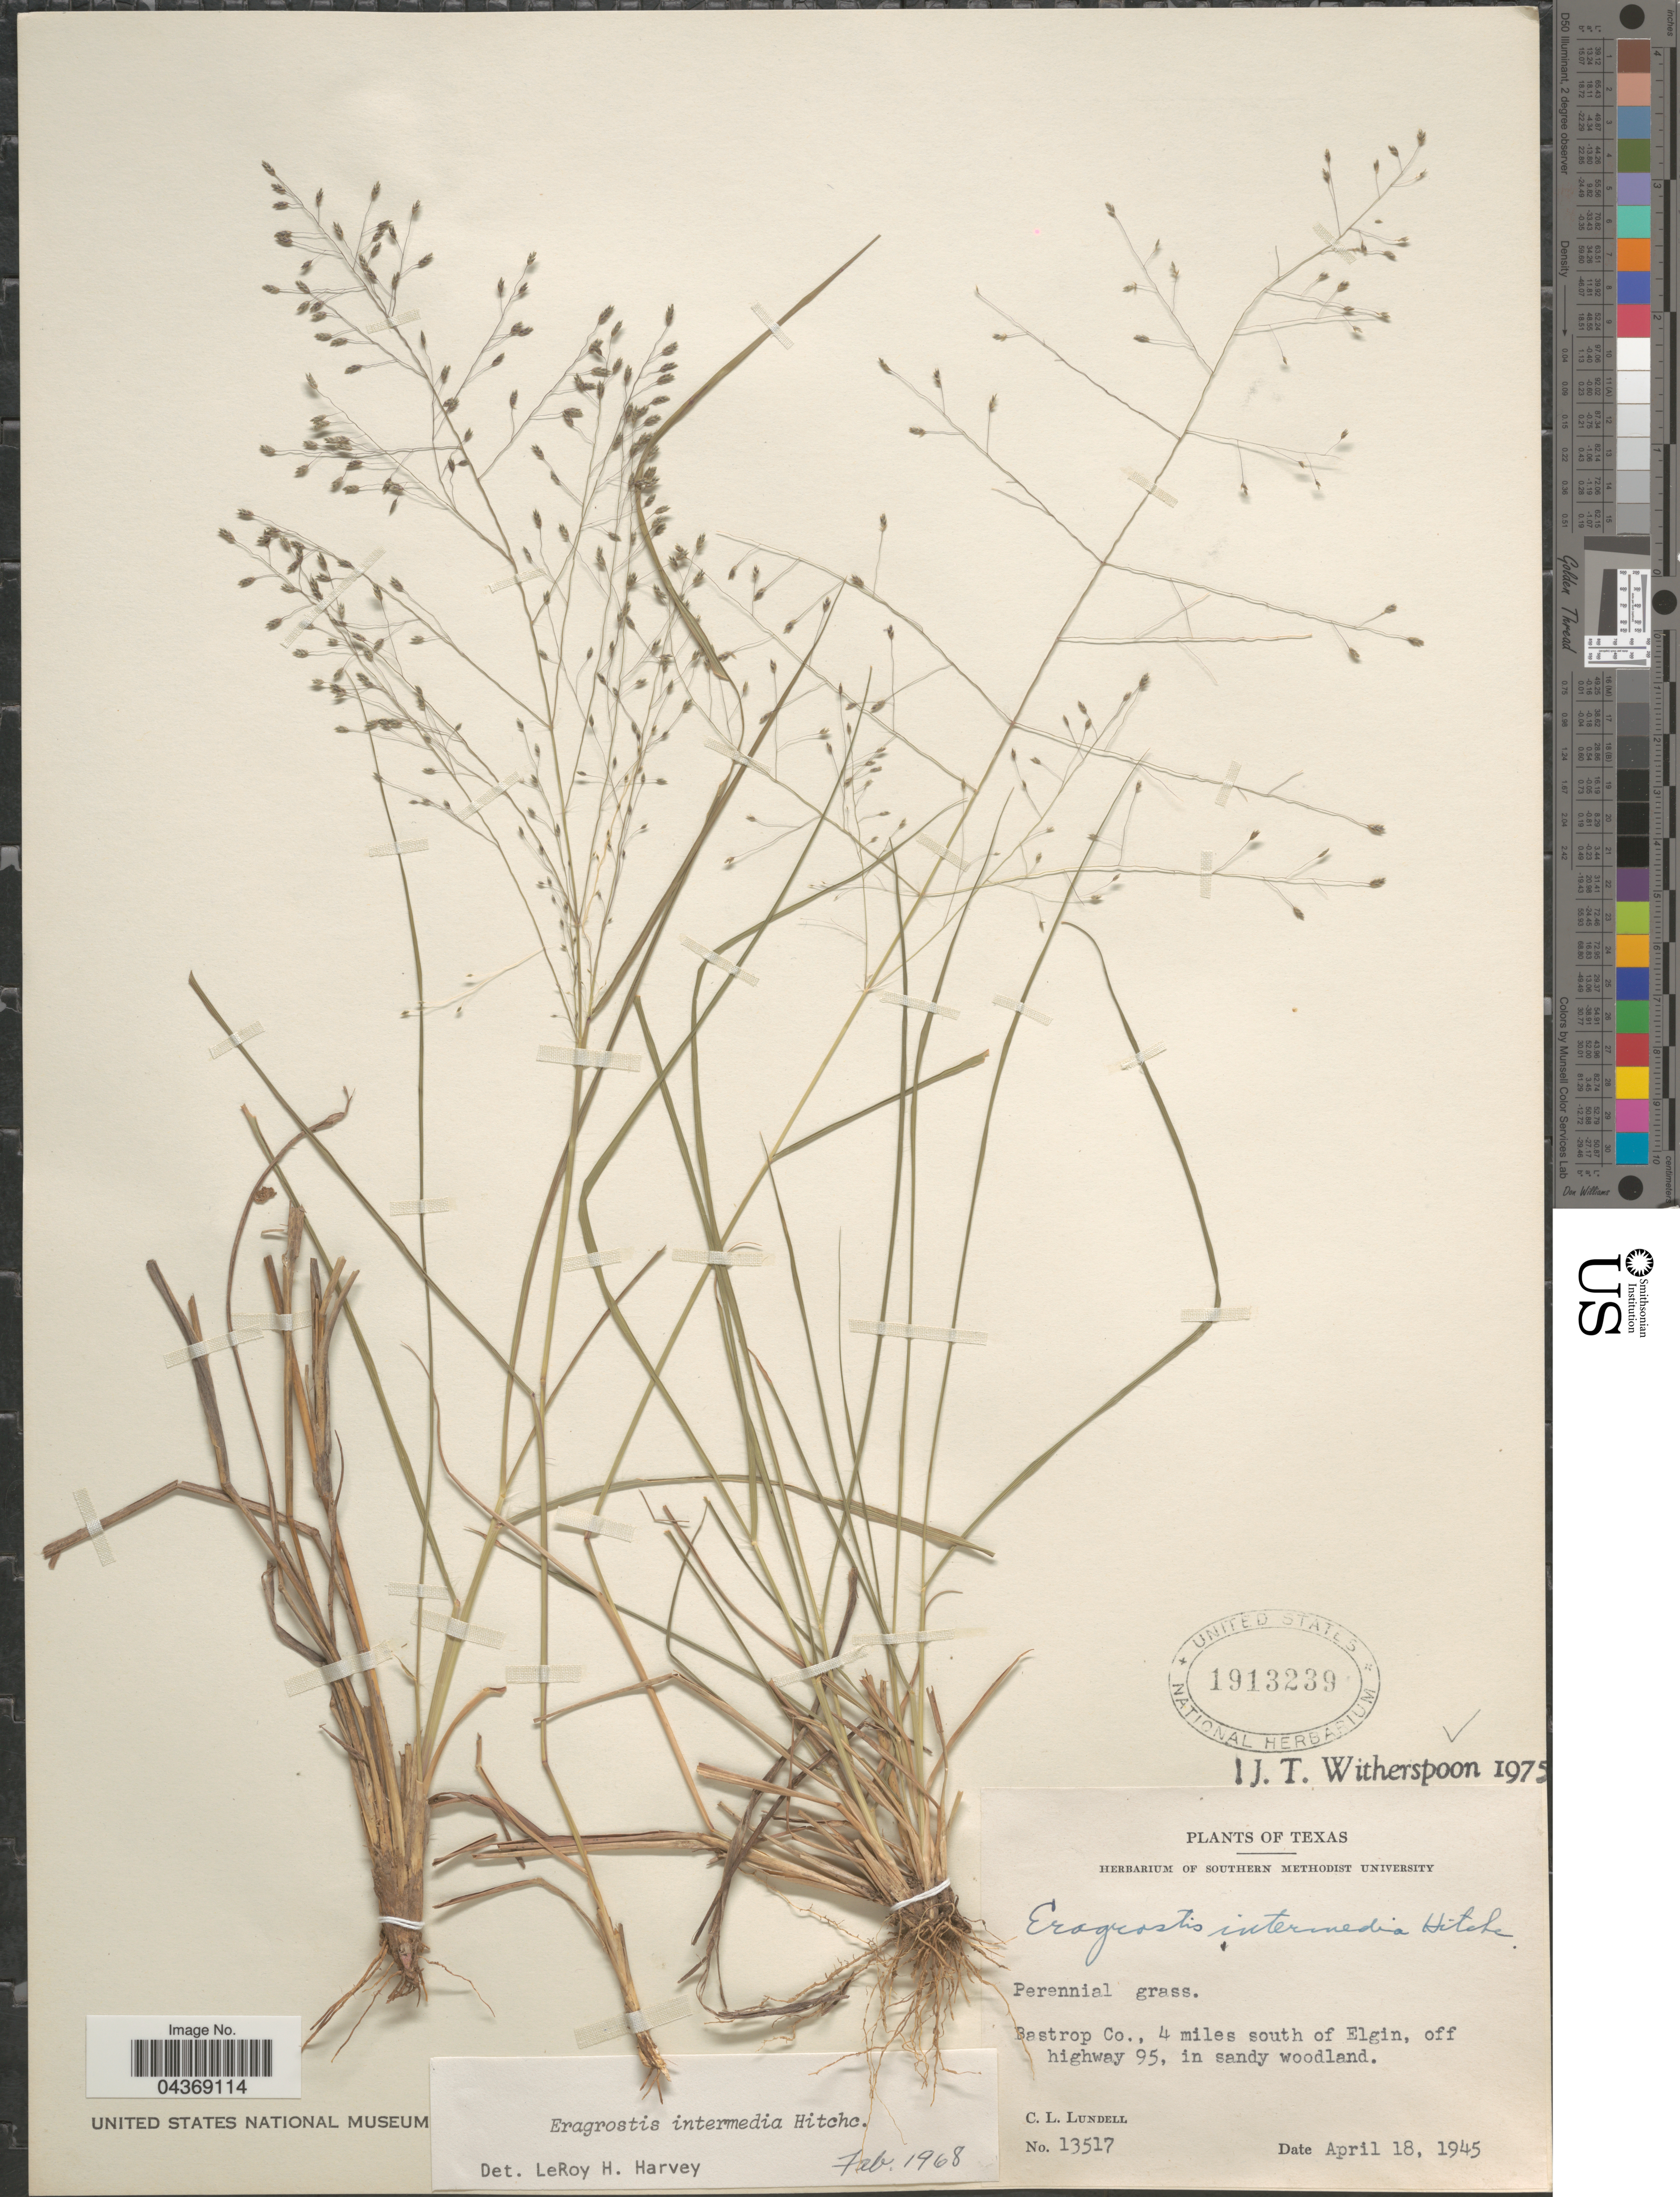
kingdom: Plantae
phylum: Tracheophyta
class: Liliopsida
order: Poales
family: Poaceae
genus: Eragrostis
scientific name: Eragrostis intermedia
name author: Hitchc.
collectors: C. L. Lundell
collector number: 13517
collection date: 1945-04-18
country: United States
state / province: Texas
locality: Bastrop Co., 4 miles south of Elgin, off highway 95, in sandy woodland.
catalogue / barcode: US 1913239